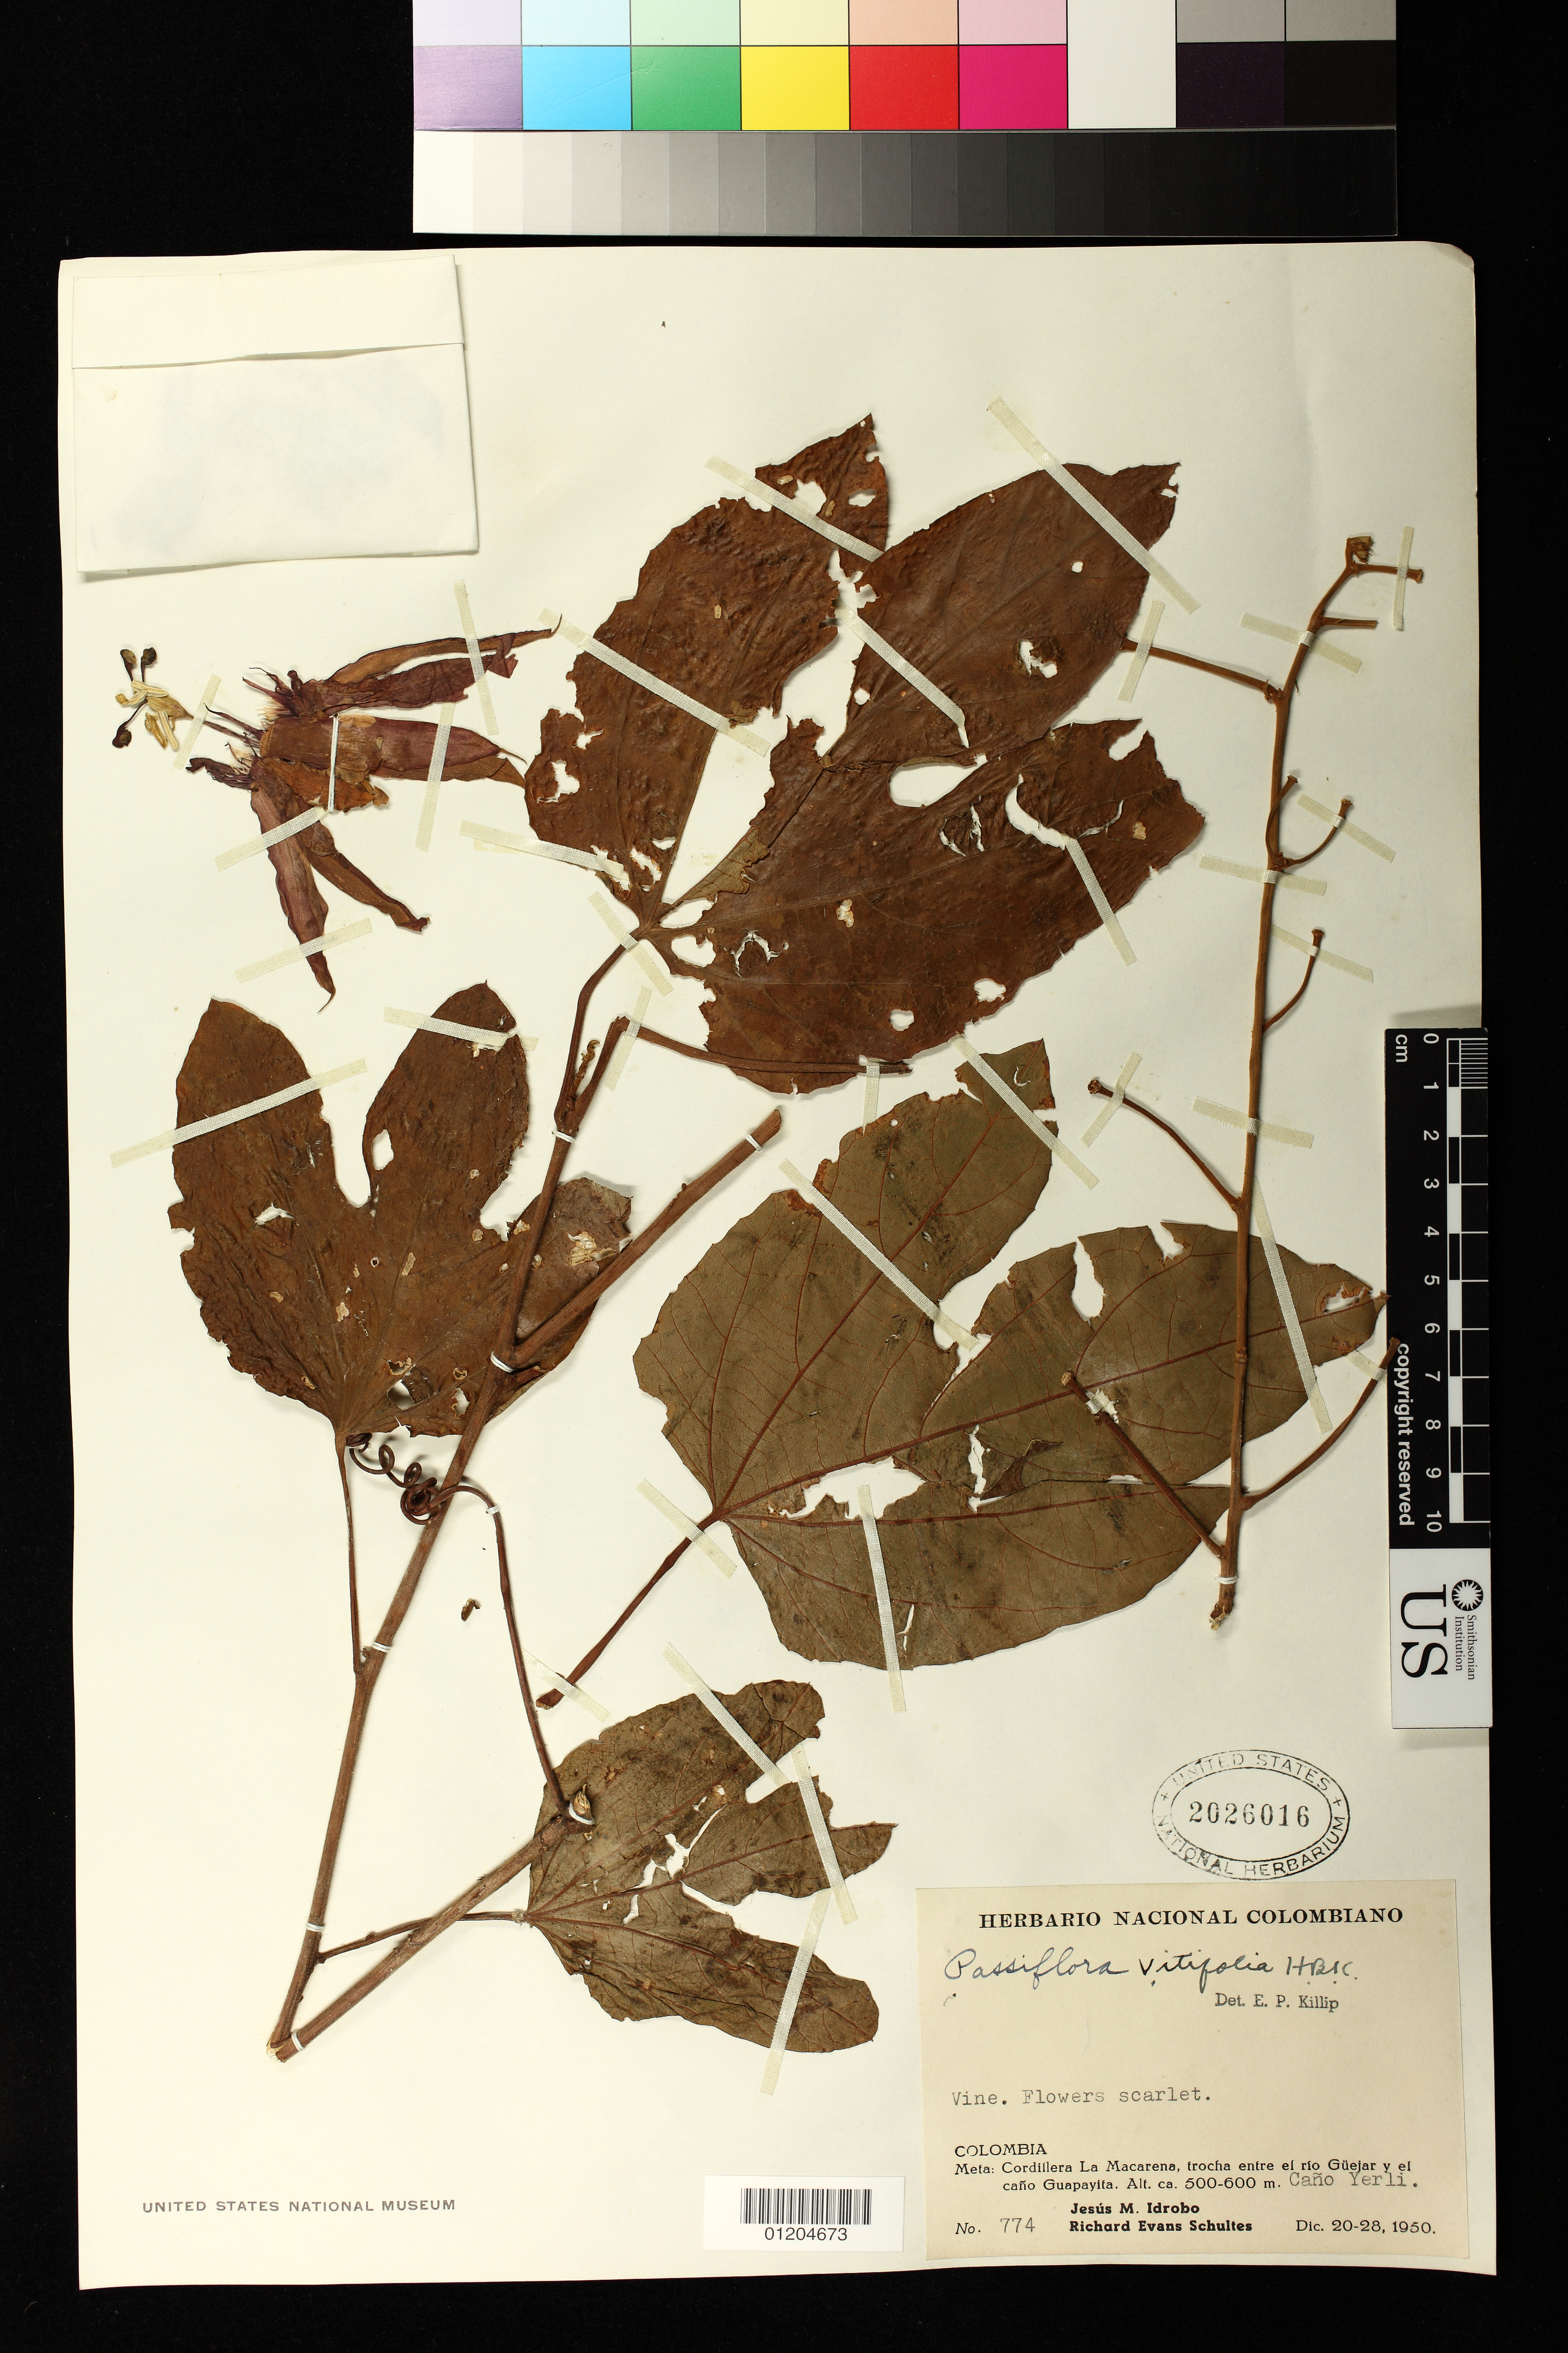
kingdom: Plantae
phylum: Tracheophyta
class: Magnoliopsida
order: Malpighiales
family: Passifloraceae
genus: Passiflora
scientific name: Passiflora vitifolia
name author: Kunth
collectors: J. M. Idrobo & R. E. Schultes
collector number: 774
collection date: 1950-12-20/1950-12-28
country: Colombia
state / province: Meta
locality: Cordillera La Macarena, trocha entre el rio Guejar y el cano Guapayita. Cano Yerli.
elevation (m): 500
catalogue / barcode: US 2026016